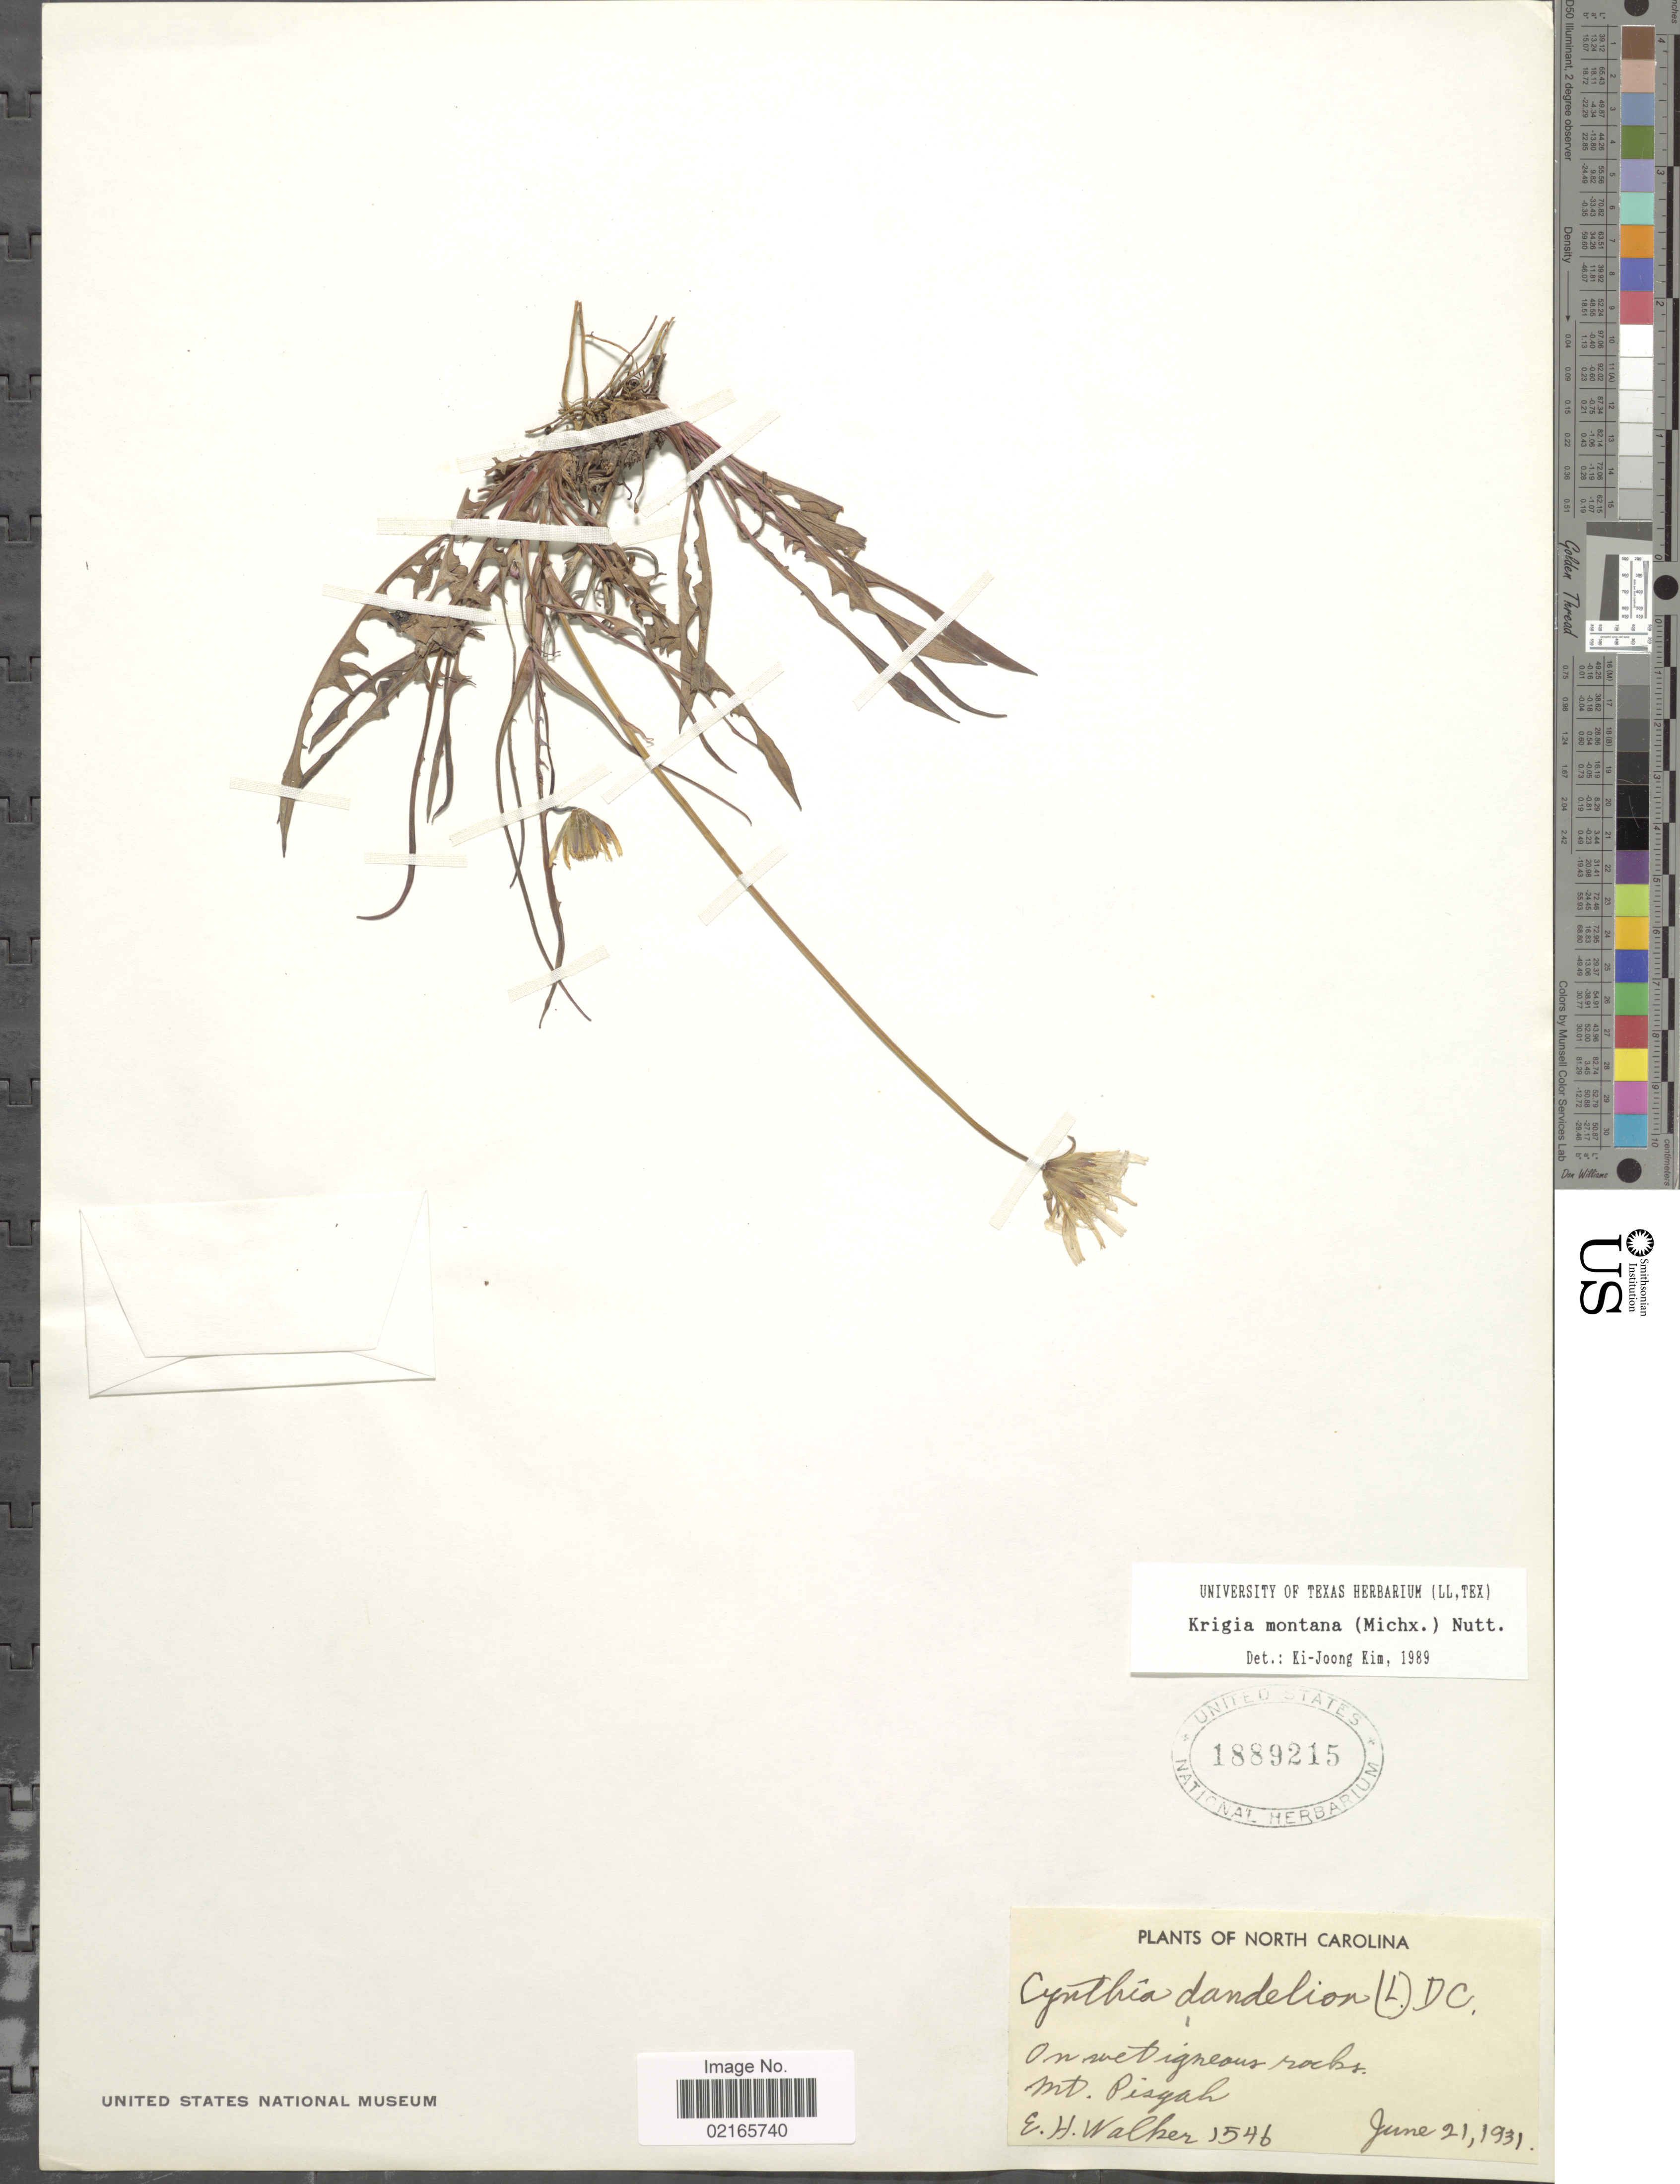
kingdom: Plantae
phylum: Tracheophyta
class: Magnoliopsida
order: Asterales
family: Asteraceae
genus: Krigia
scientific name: Krigia montana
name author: Nutt.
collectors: E. H. Walker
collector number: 1546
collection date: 1931-06-21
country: United States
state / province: North Carolina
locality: On wet igneous rocks, Mt. Pisgah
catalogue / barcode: US 1889215